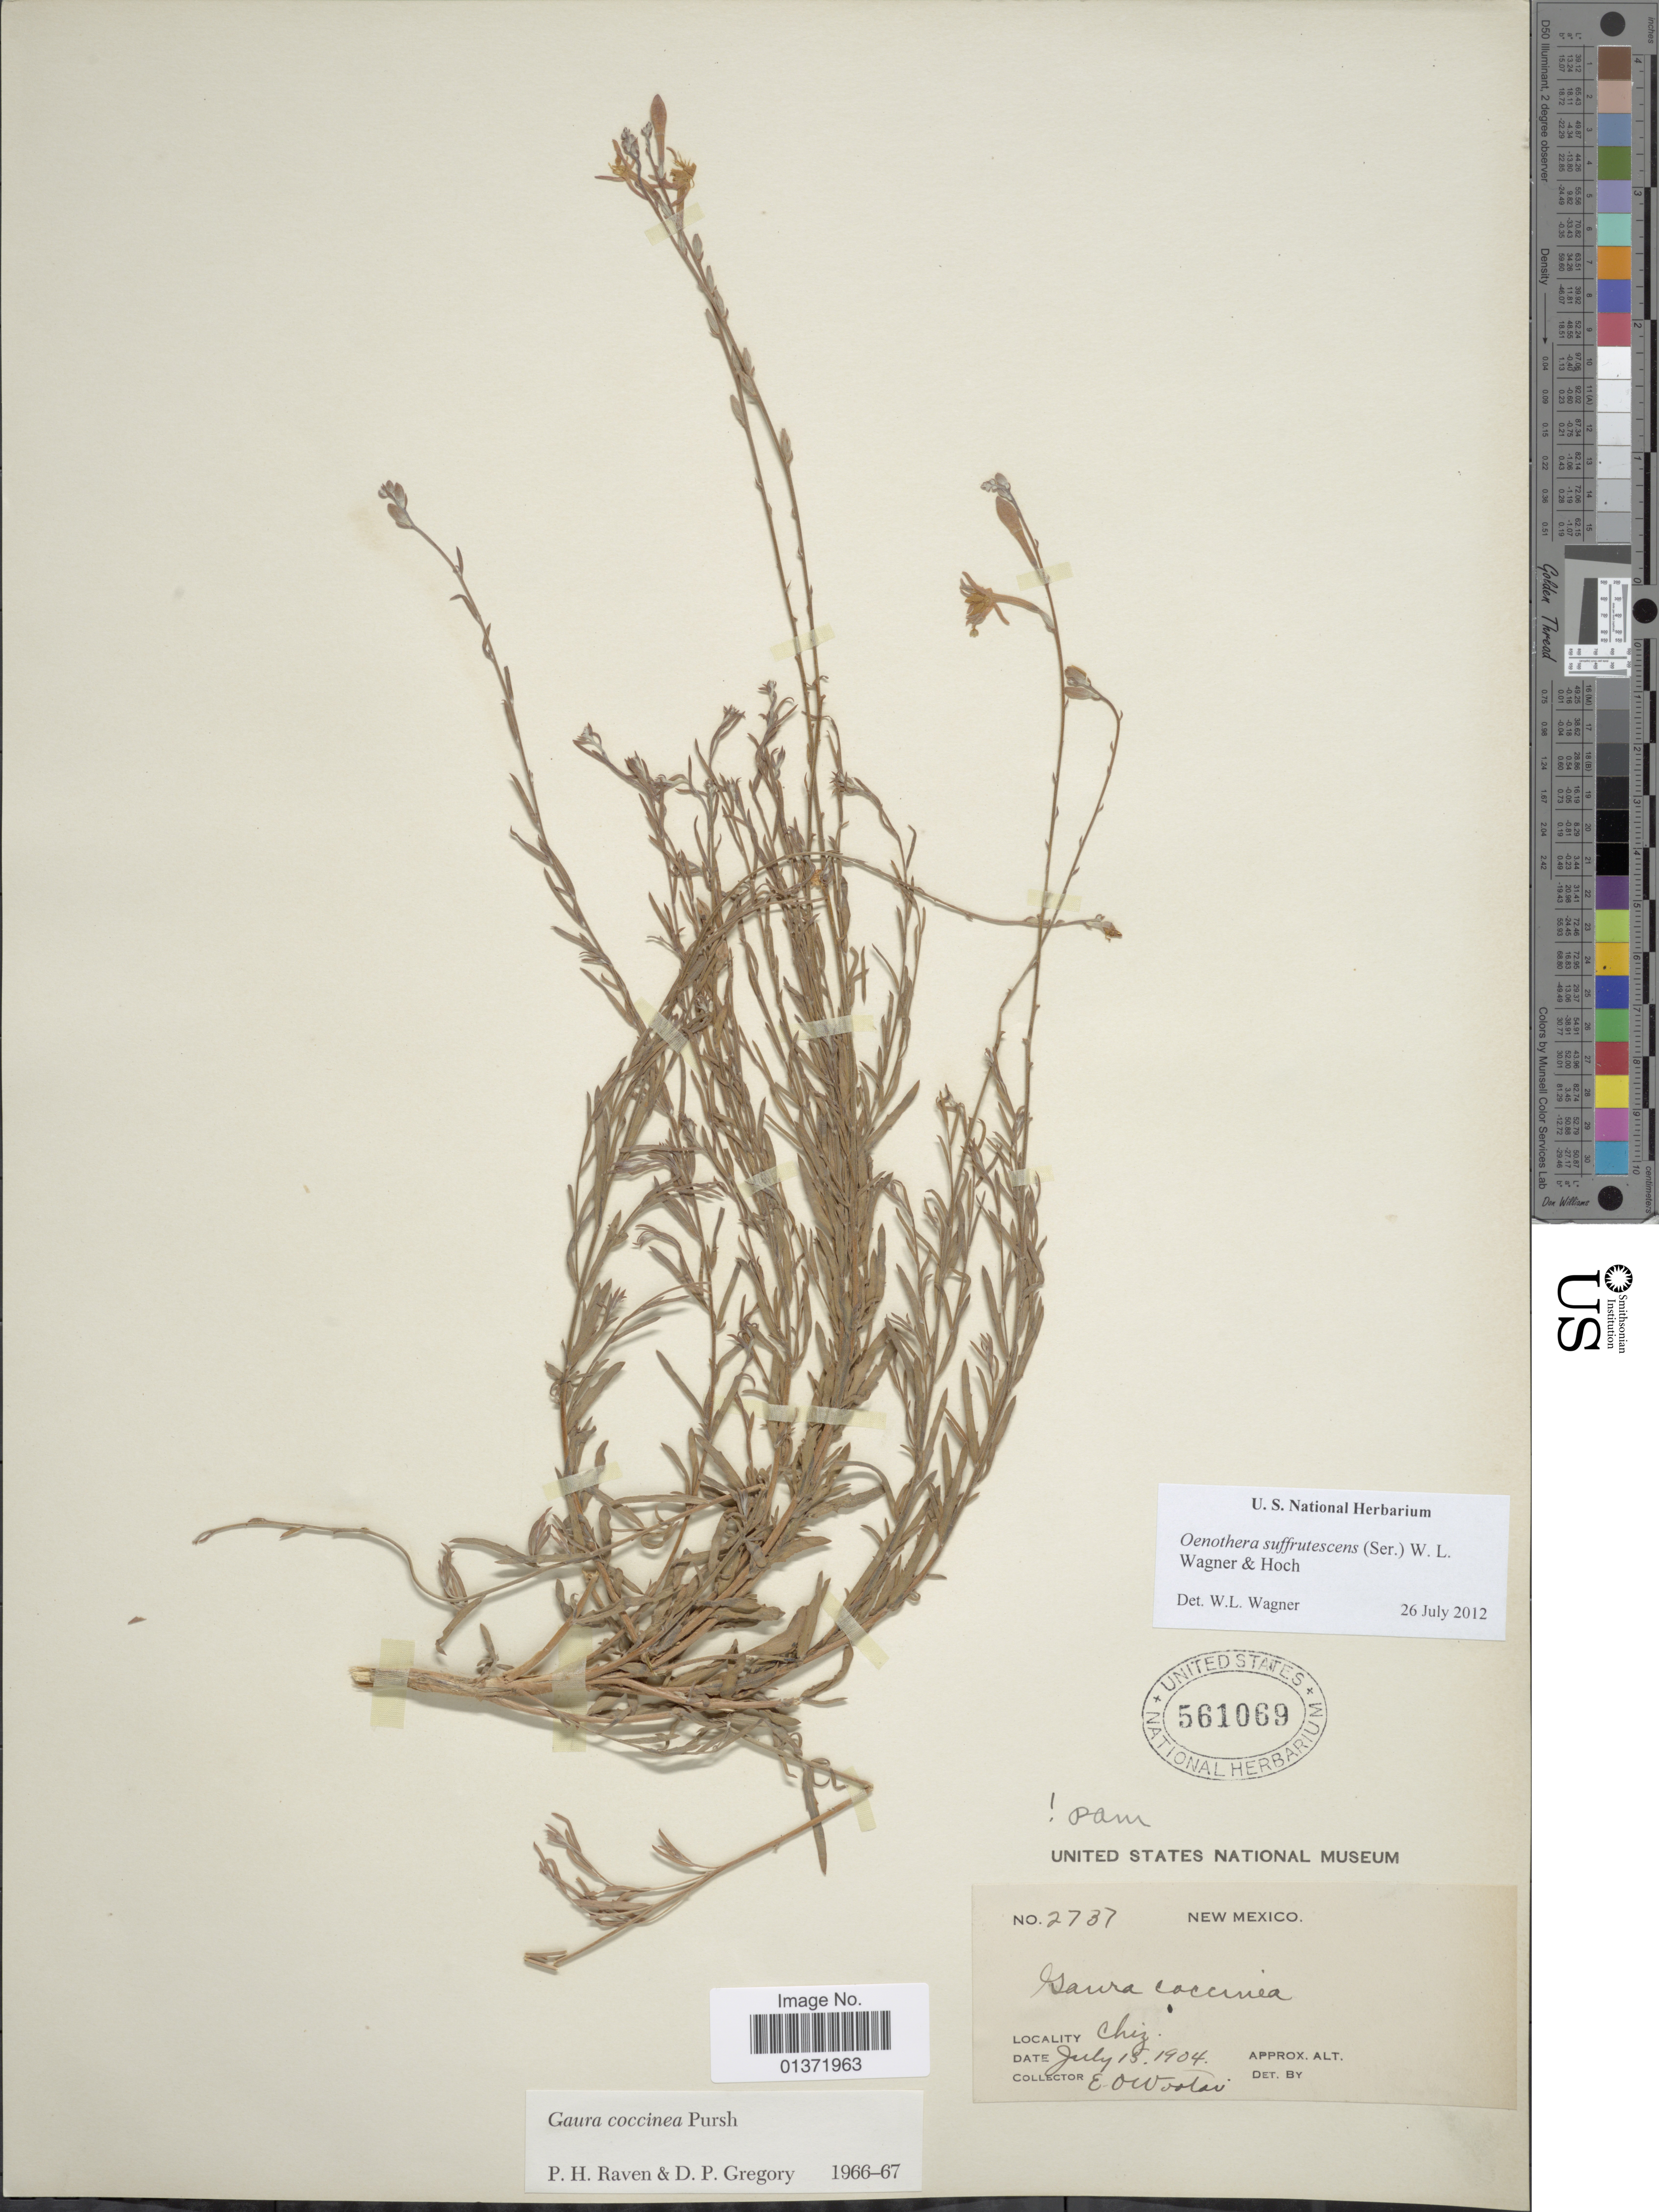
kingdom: Plantae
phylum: Tracheophyta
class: Magnoliopsida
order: Myrtales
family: Onagraceae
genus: Oenothera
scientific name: Oenothera suffrutescens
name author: (Ser.) W.L. Wagner & Hoch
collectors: E. O. Wooton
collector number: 2737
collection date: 1904-07-15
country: United States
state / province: New Mexico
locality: Chiz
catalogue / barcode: US 561069